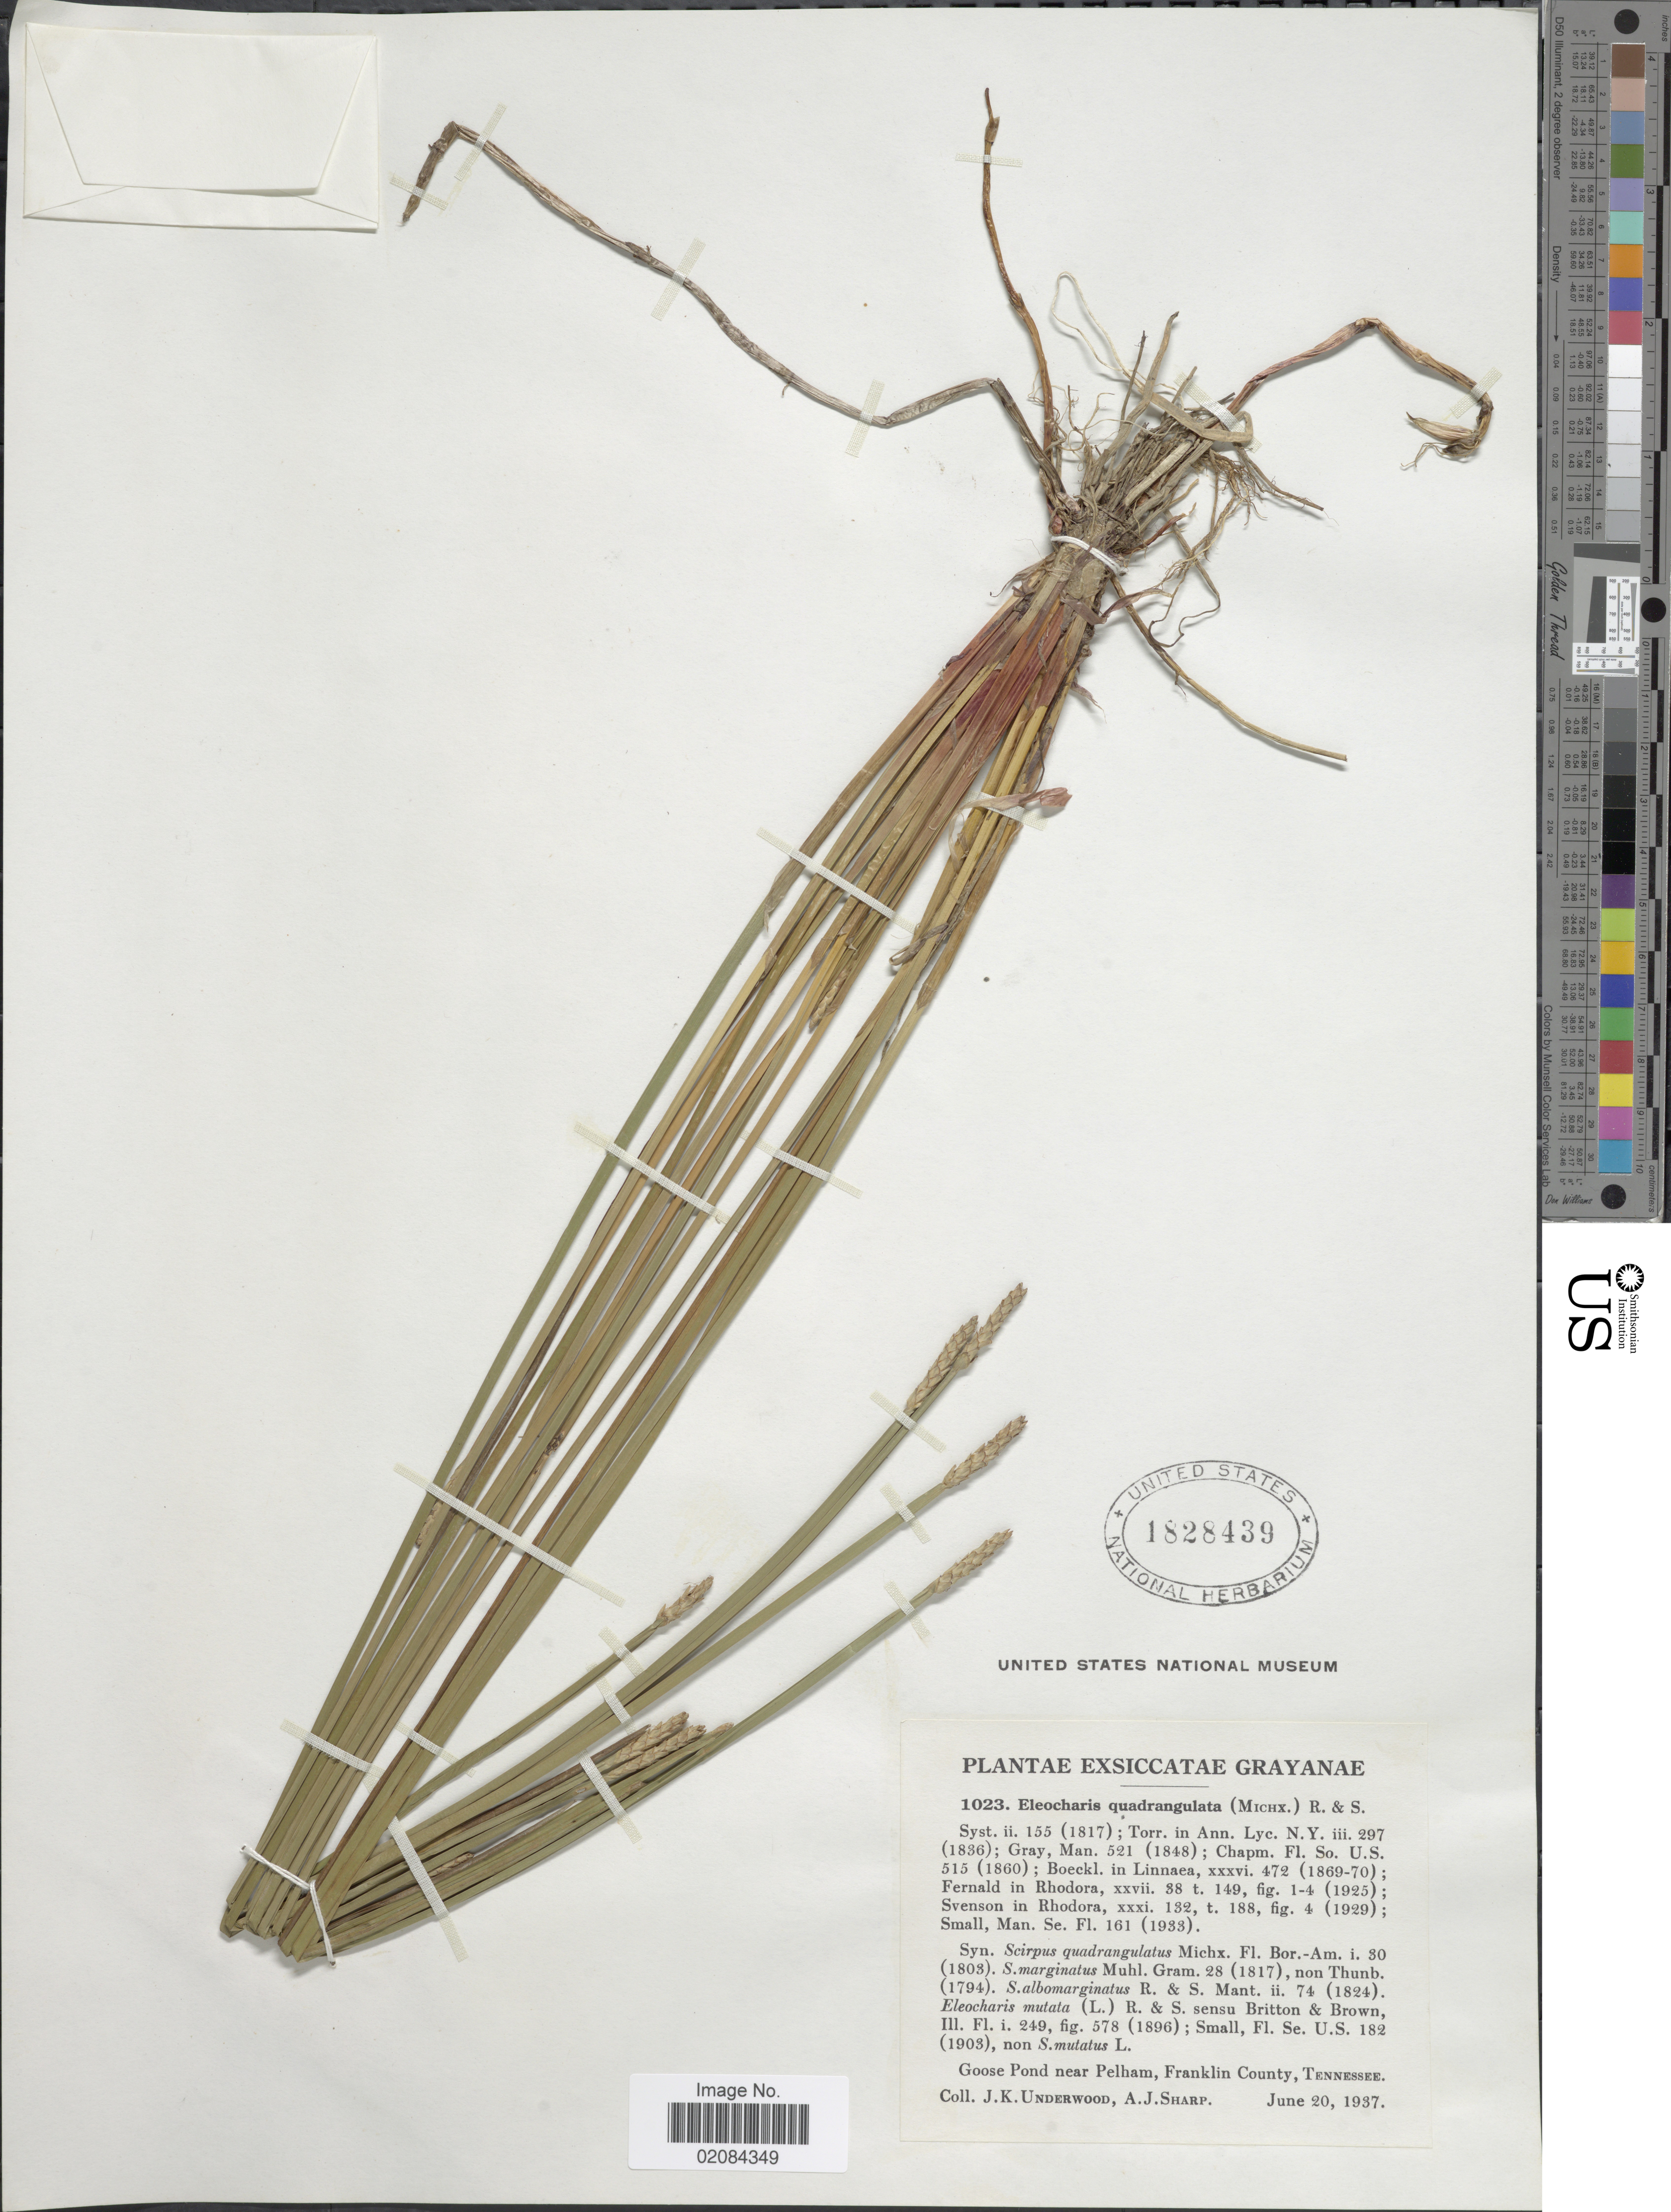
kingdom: Plantae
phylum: Tracheophyta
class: Liliopsida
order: Poales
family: Cyperaceae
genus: Eleocharis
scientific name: Eleocharis quadrangulata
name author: (Michx.) Roem. & Schult.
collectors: J. K. Underwood & A. J. Sharp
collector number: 1023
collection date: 1937-06-20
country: United States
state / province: Tennessee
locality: Goose Pond near Pelham, Franklin County, Tennessee.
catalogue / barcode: US 1828439